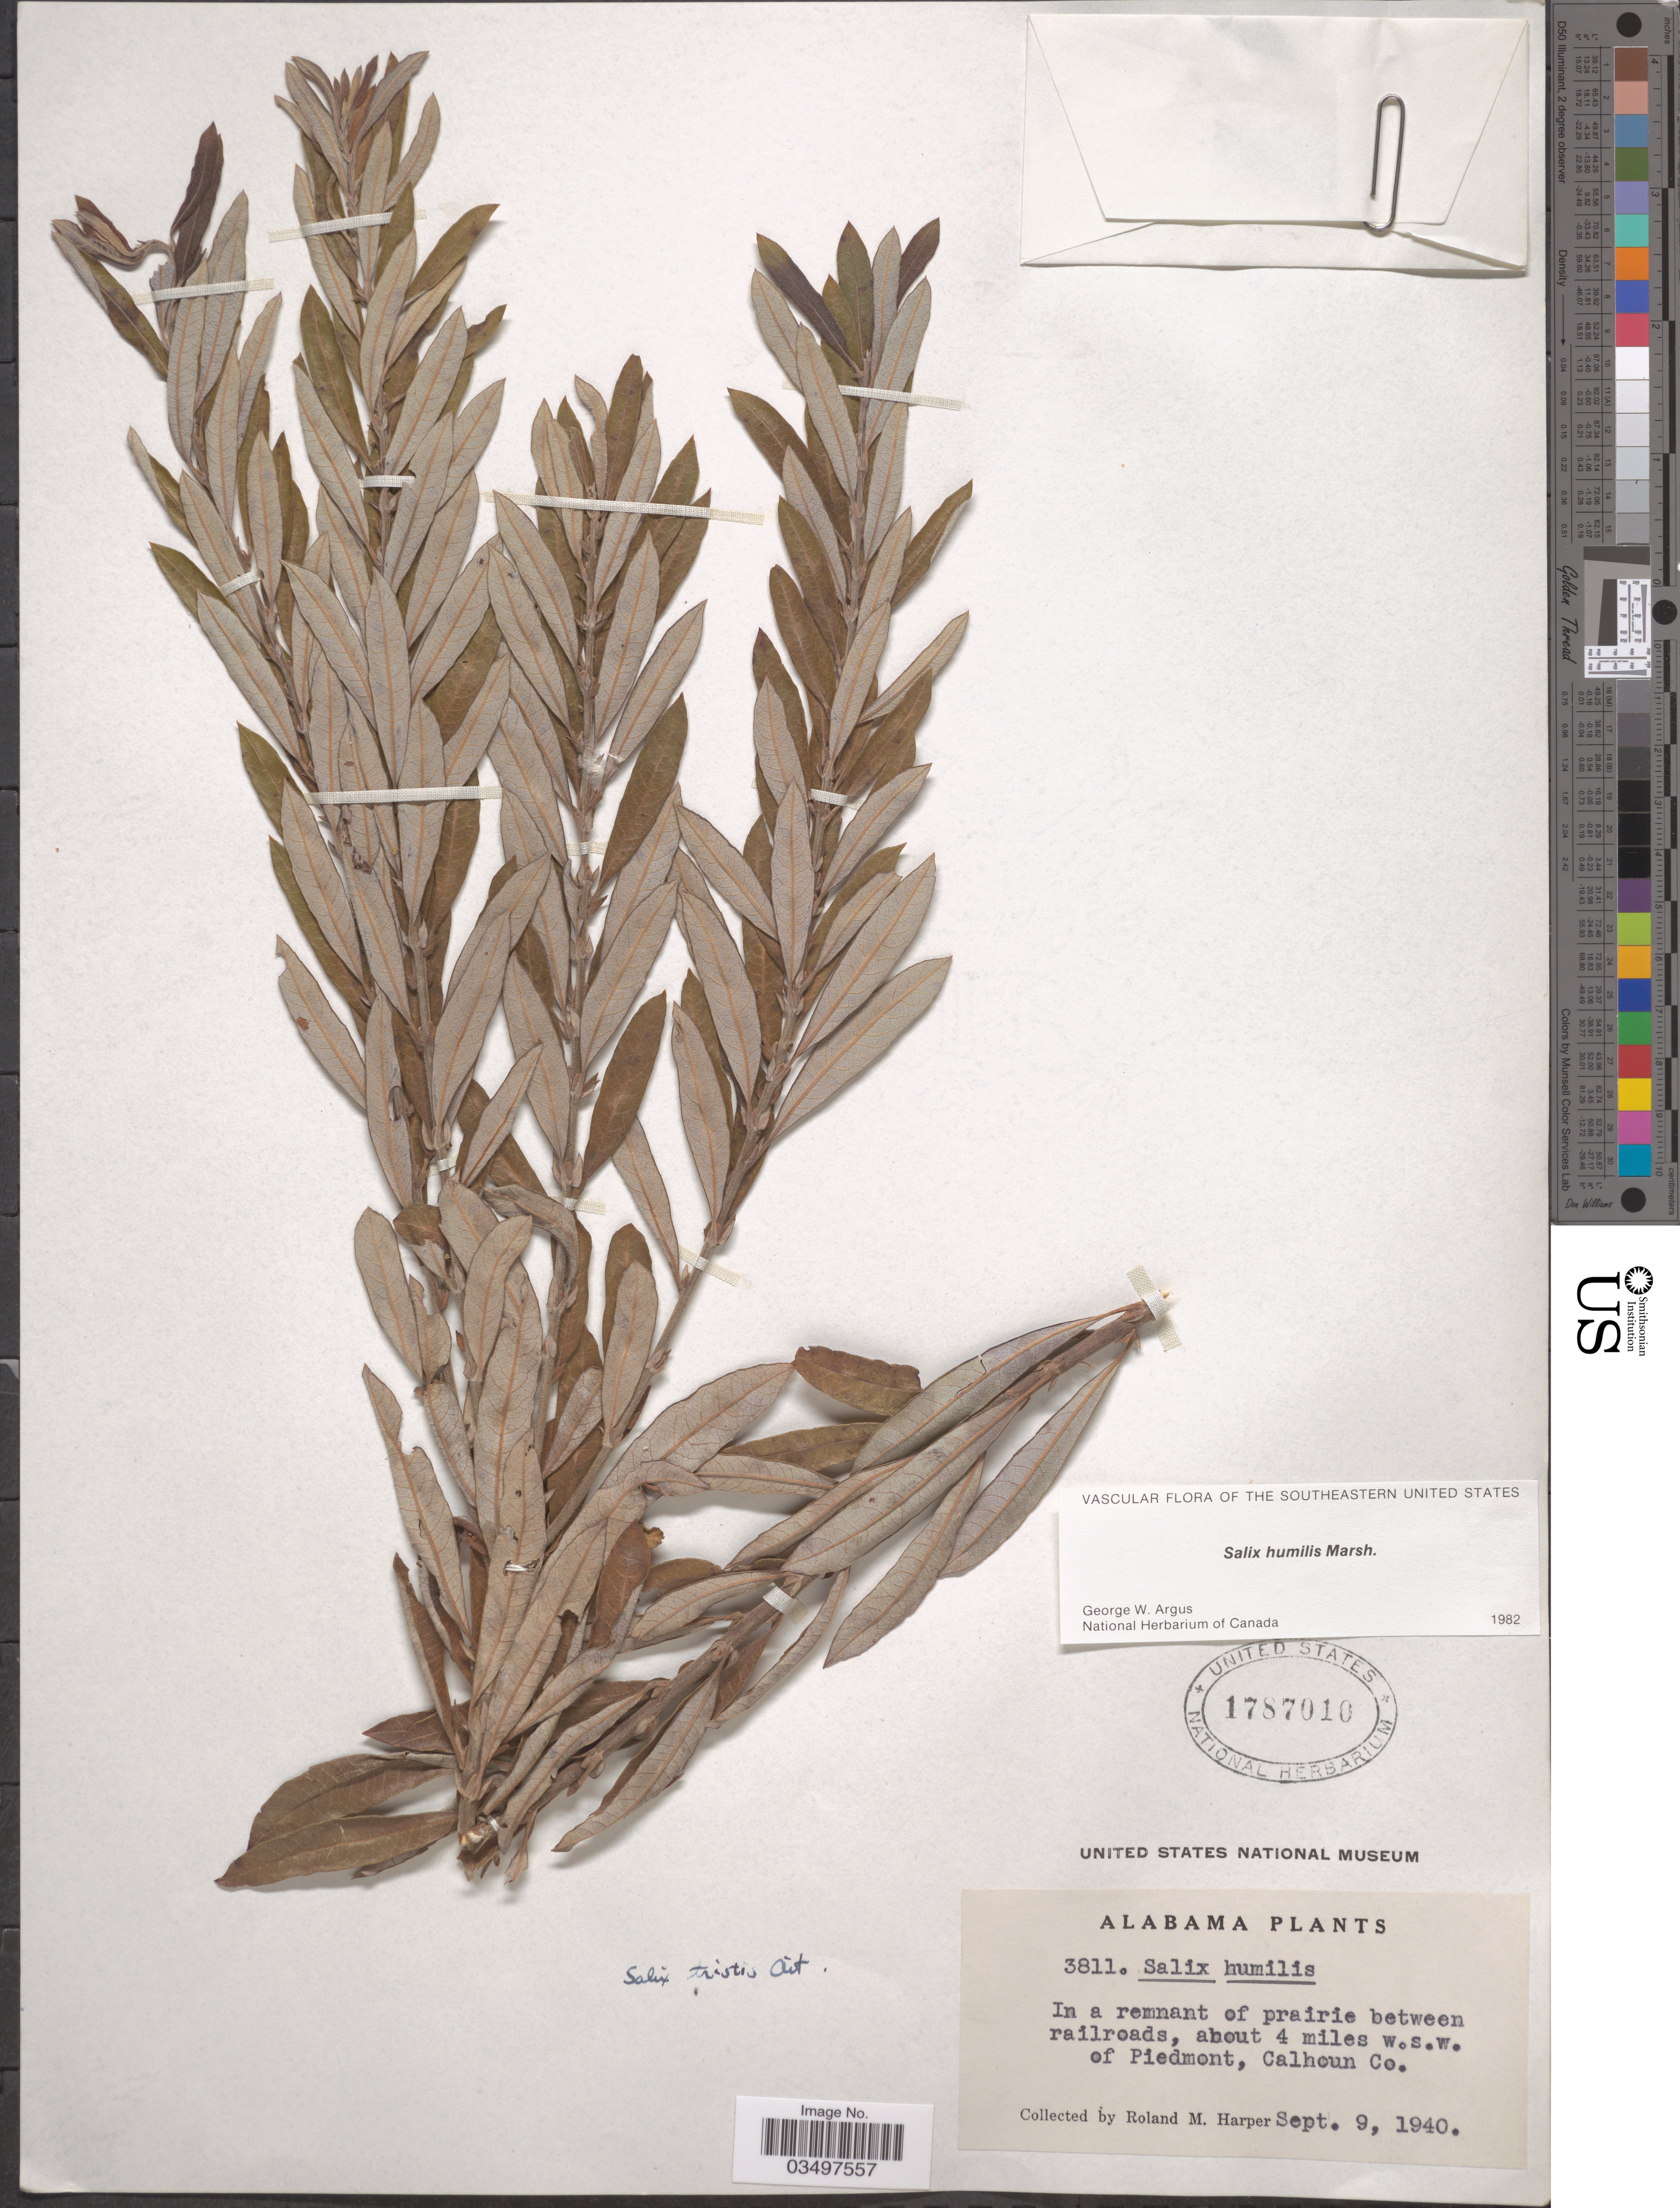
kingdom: Plantae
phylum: Tracheophyta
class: Magnoliopsida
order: Malpighiales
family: Salicaceae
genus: Salix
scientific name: Salix humilis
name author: Marshall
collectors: R. M. Harper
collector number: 3811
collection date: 1940-09-09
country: United States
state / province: Alabama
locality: In a remnant of prairie between railroads, about 4 miles w.s.w. of Piedmont, Calhoun Co.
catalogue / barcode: US 1787010